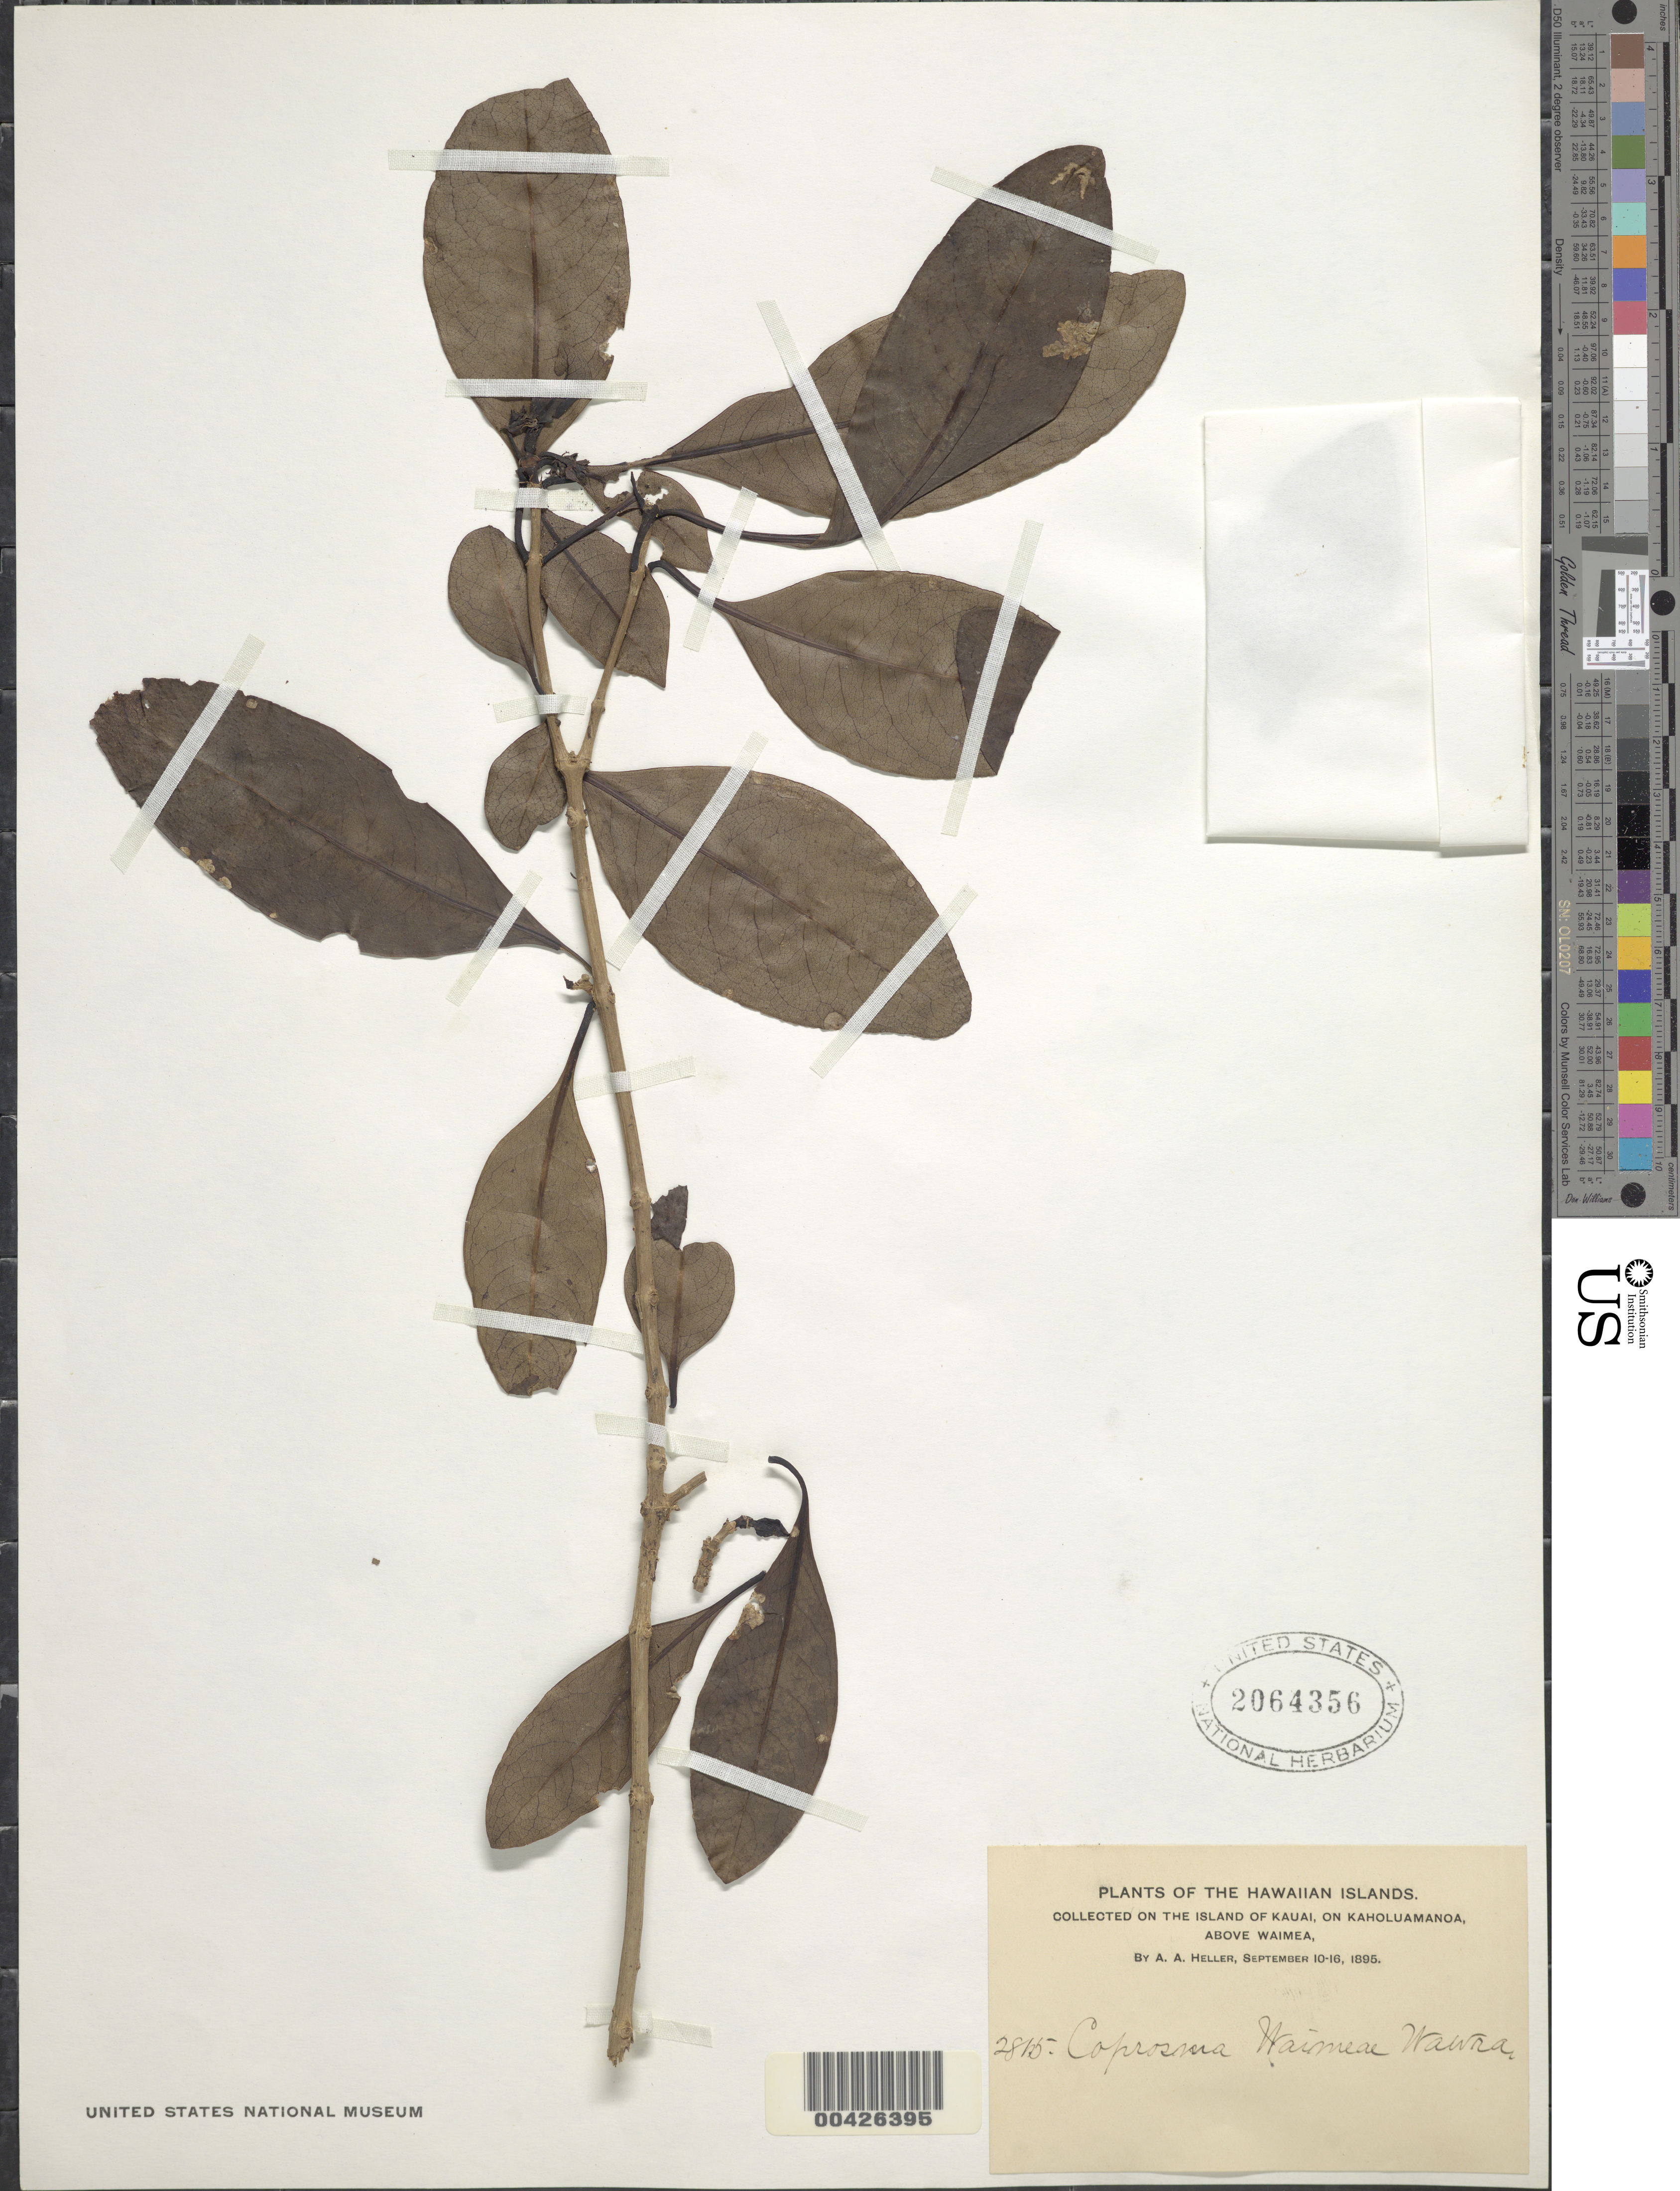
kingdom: Plantae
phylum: Tracheophyta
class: Magnoliopsida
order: Gentianales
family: Rubiaceae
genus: Coprosma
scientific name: Coprosma waimeae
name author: Wawra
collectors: A. A. Heller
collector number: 2815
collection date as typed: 10 Sep 1895 to 16 Sep 1895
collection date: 1895-09-10/1895-09-16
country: United States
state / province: Hawaii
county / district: Kauai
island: Kaua'i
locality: On the island of Kauai, on Kaholuamanoa, above Waimea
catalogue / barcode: US 2064356